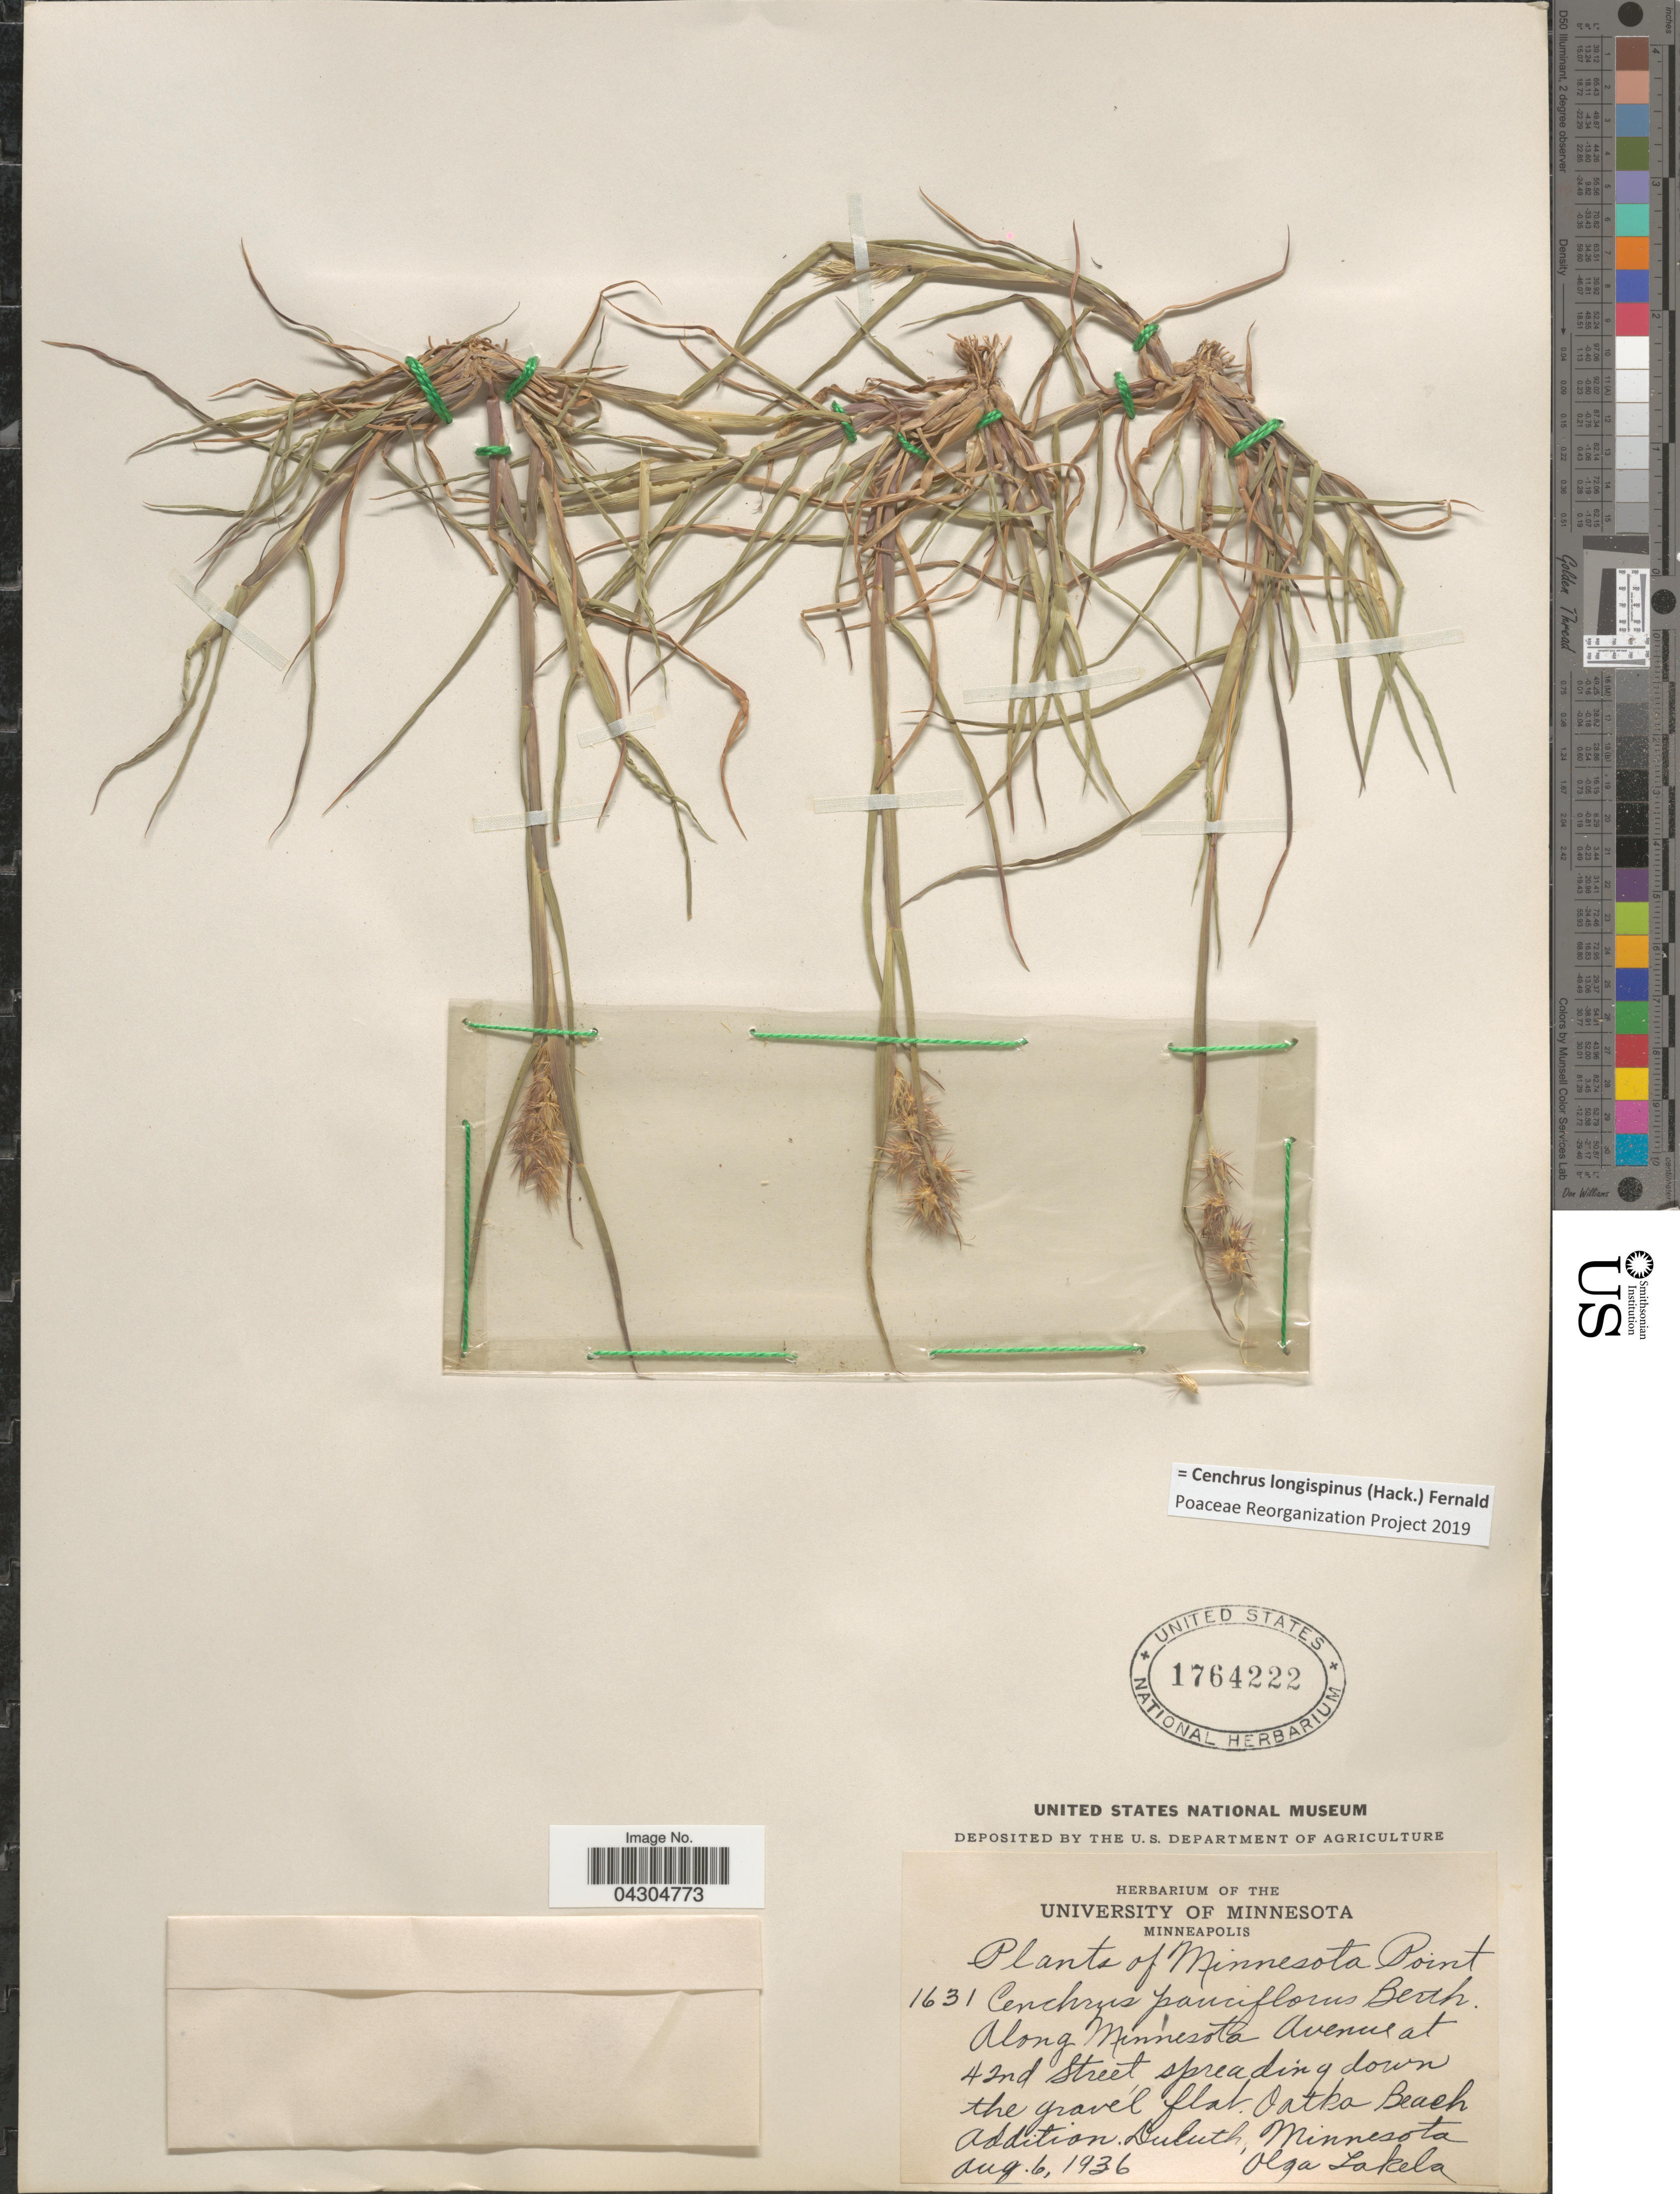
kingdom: Plantae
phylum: Tracheophyta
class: Liliopsida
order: Poales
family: Poaceae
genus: Cenchrus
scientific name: Cenchrus longispinus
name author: (Hack.) Fernald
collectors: O. K. Lakela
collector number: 1631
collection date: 1936-08-06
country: United States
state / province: Minnesota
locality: Along Minnesota Avenue at 42nd Street. Oatka Beach Addition. Duluth.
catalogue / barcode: US 1764222